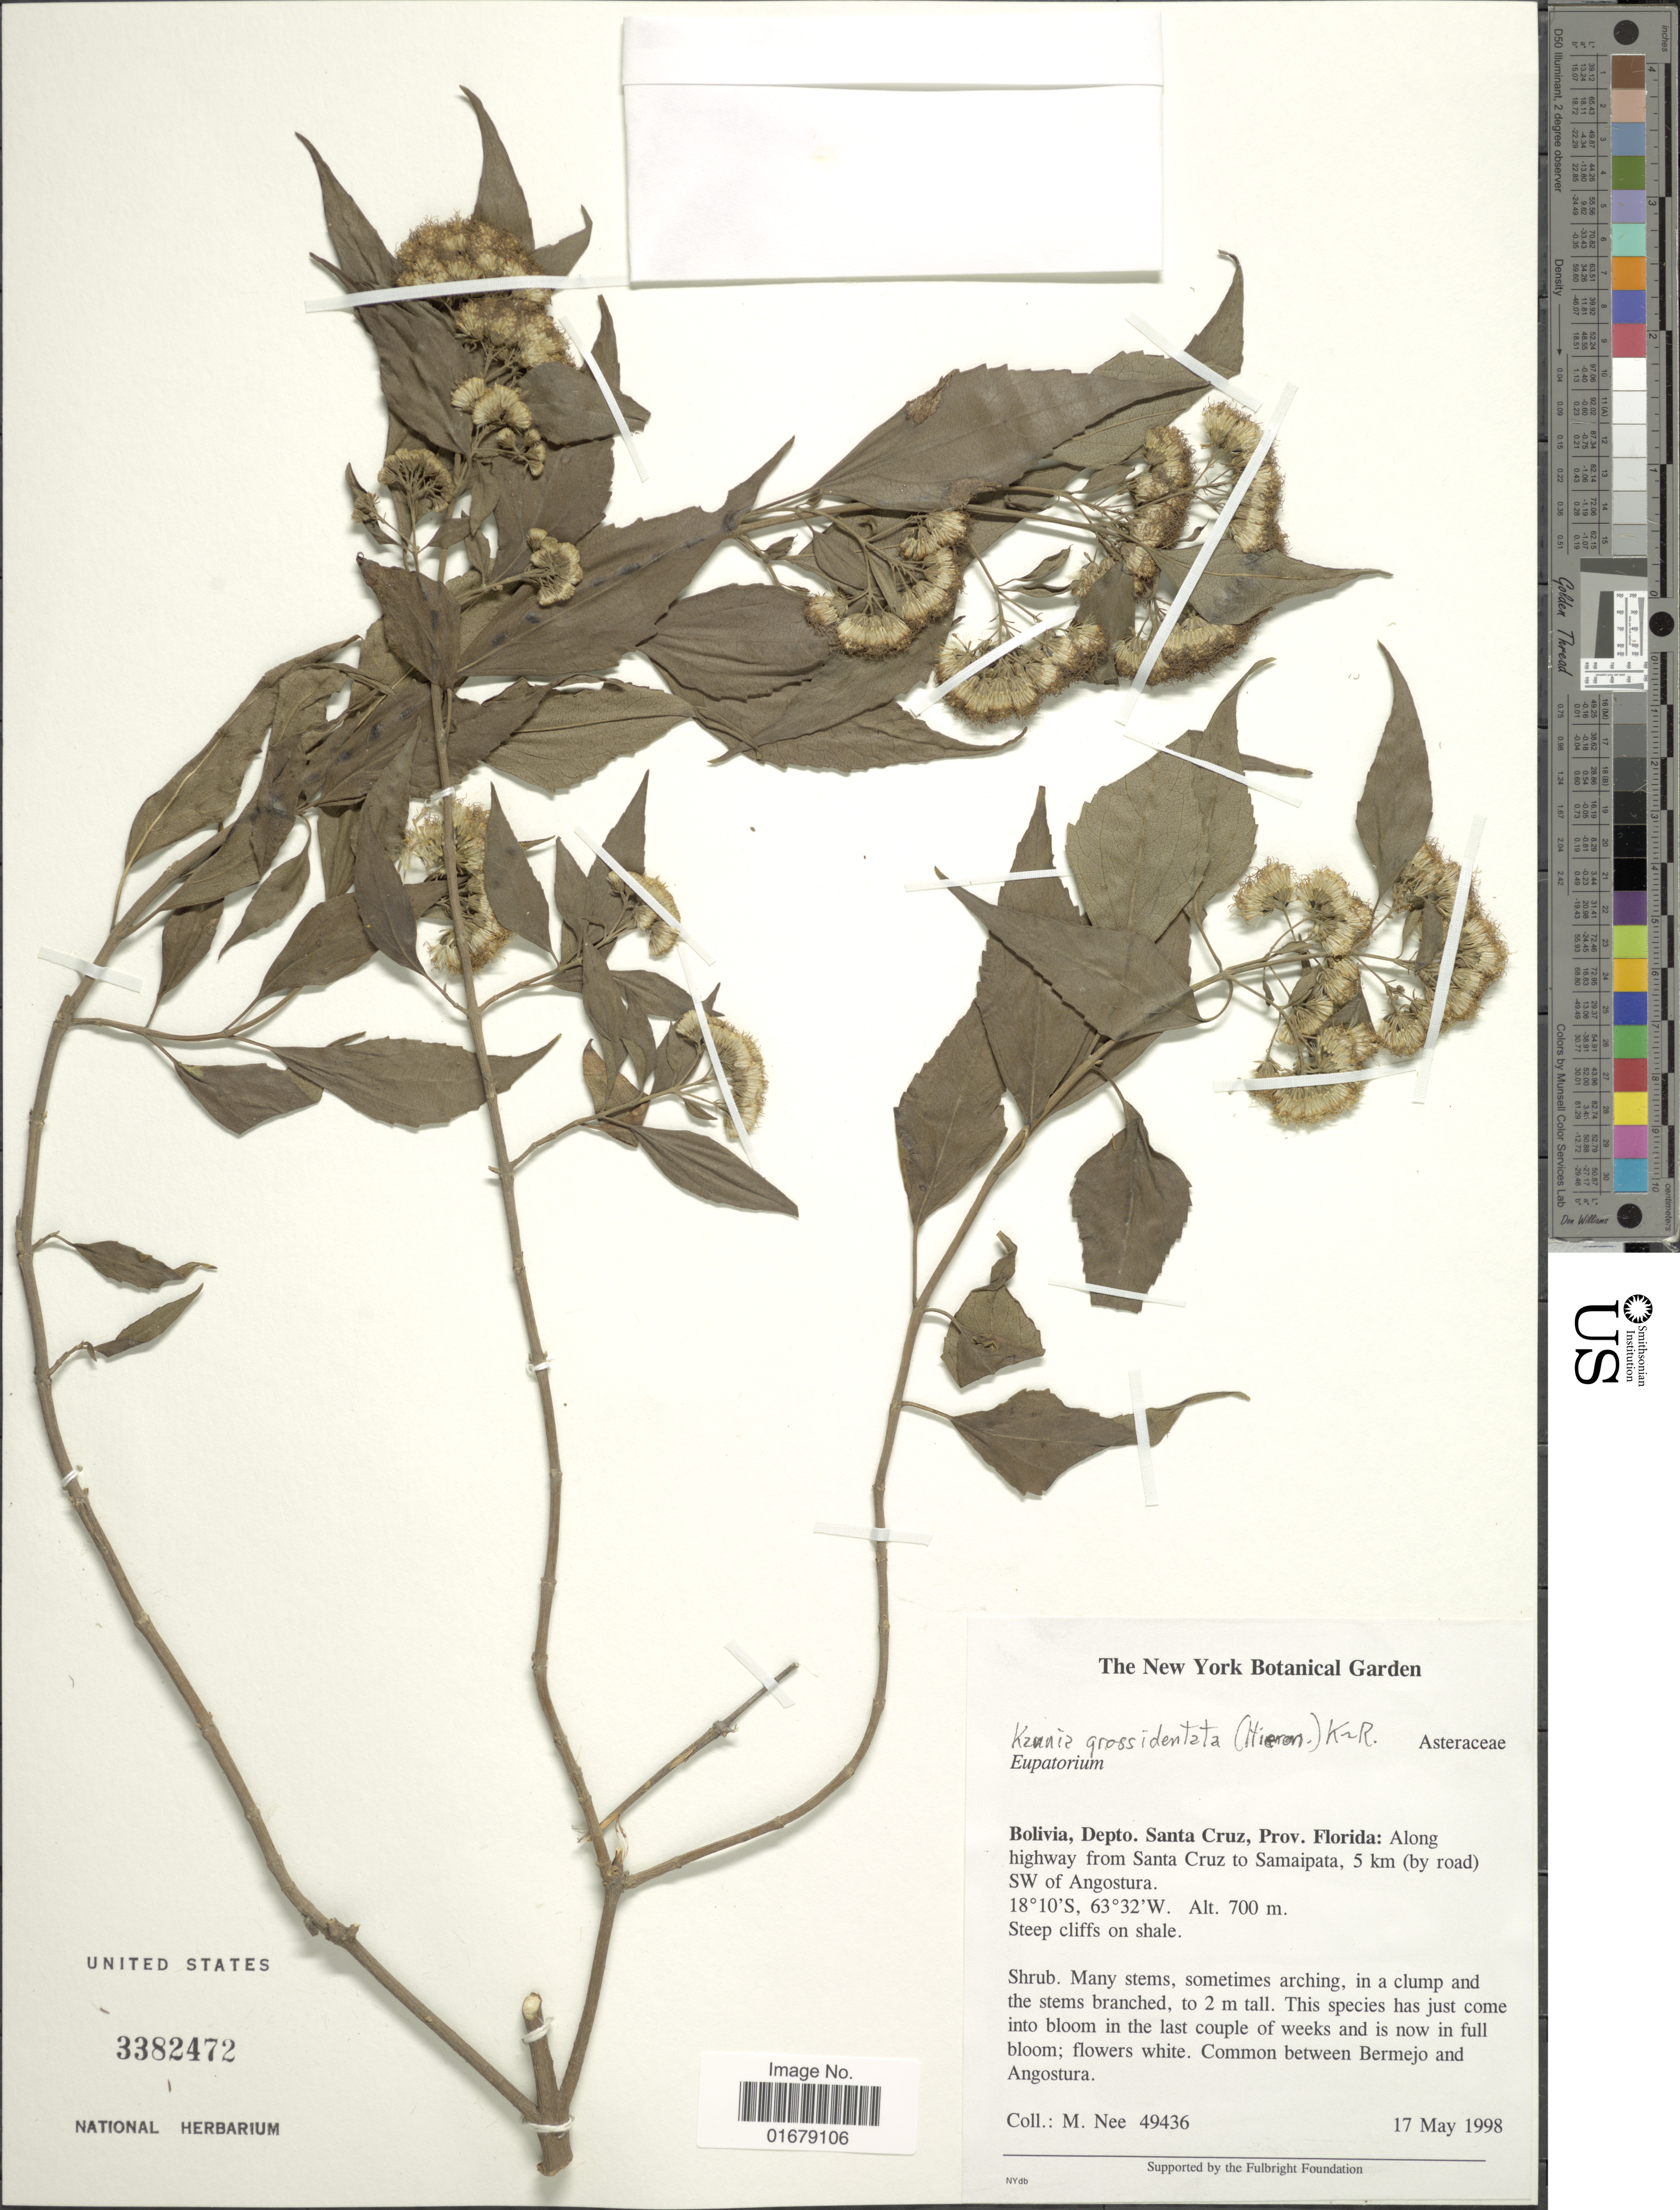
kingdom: Plantae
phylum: Tracheophyta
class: Magnoliopsida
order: Asterales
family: Asteraceae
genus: Kaunia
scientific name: Kaunia grossidentata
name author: (Hieron.) R.M. King & H. Rob.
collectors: M. Nee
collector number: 49436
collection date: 1998-05-17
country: Bolivia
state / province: Santa Cruz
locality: Bolivia, Depto. Santa Cruz, Prov. Florida: Along highway from Santa Cruz to Samaipata, 5 km (by road) SW of Angostura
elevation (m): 700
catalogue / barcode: US 3382472